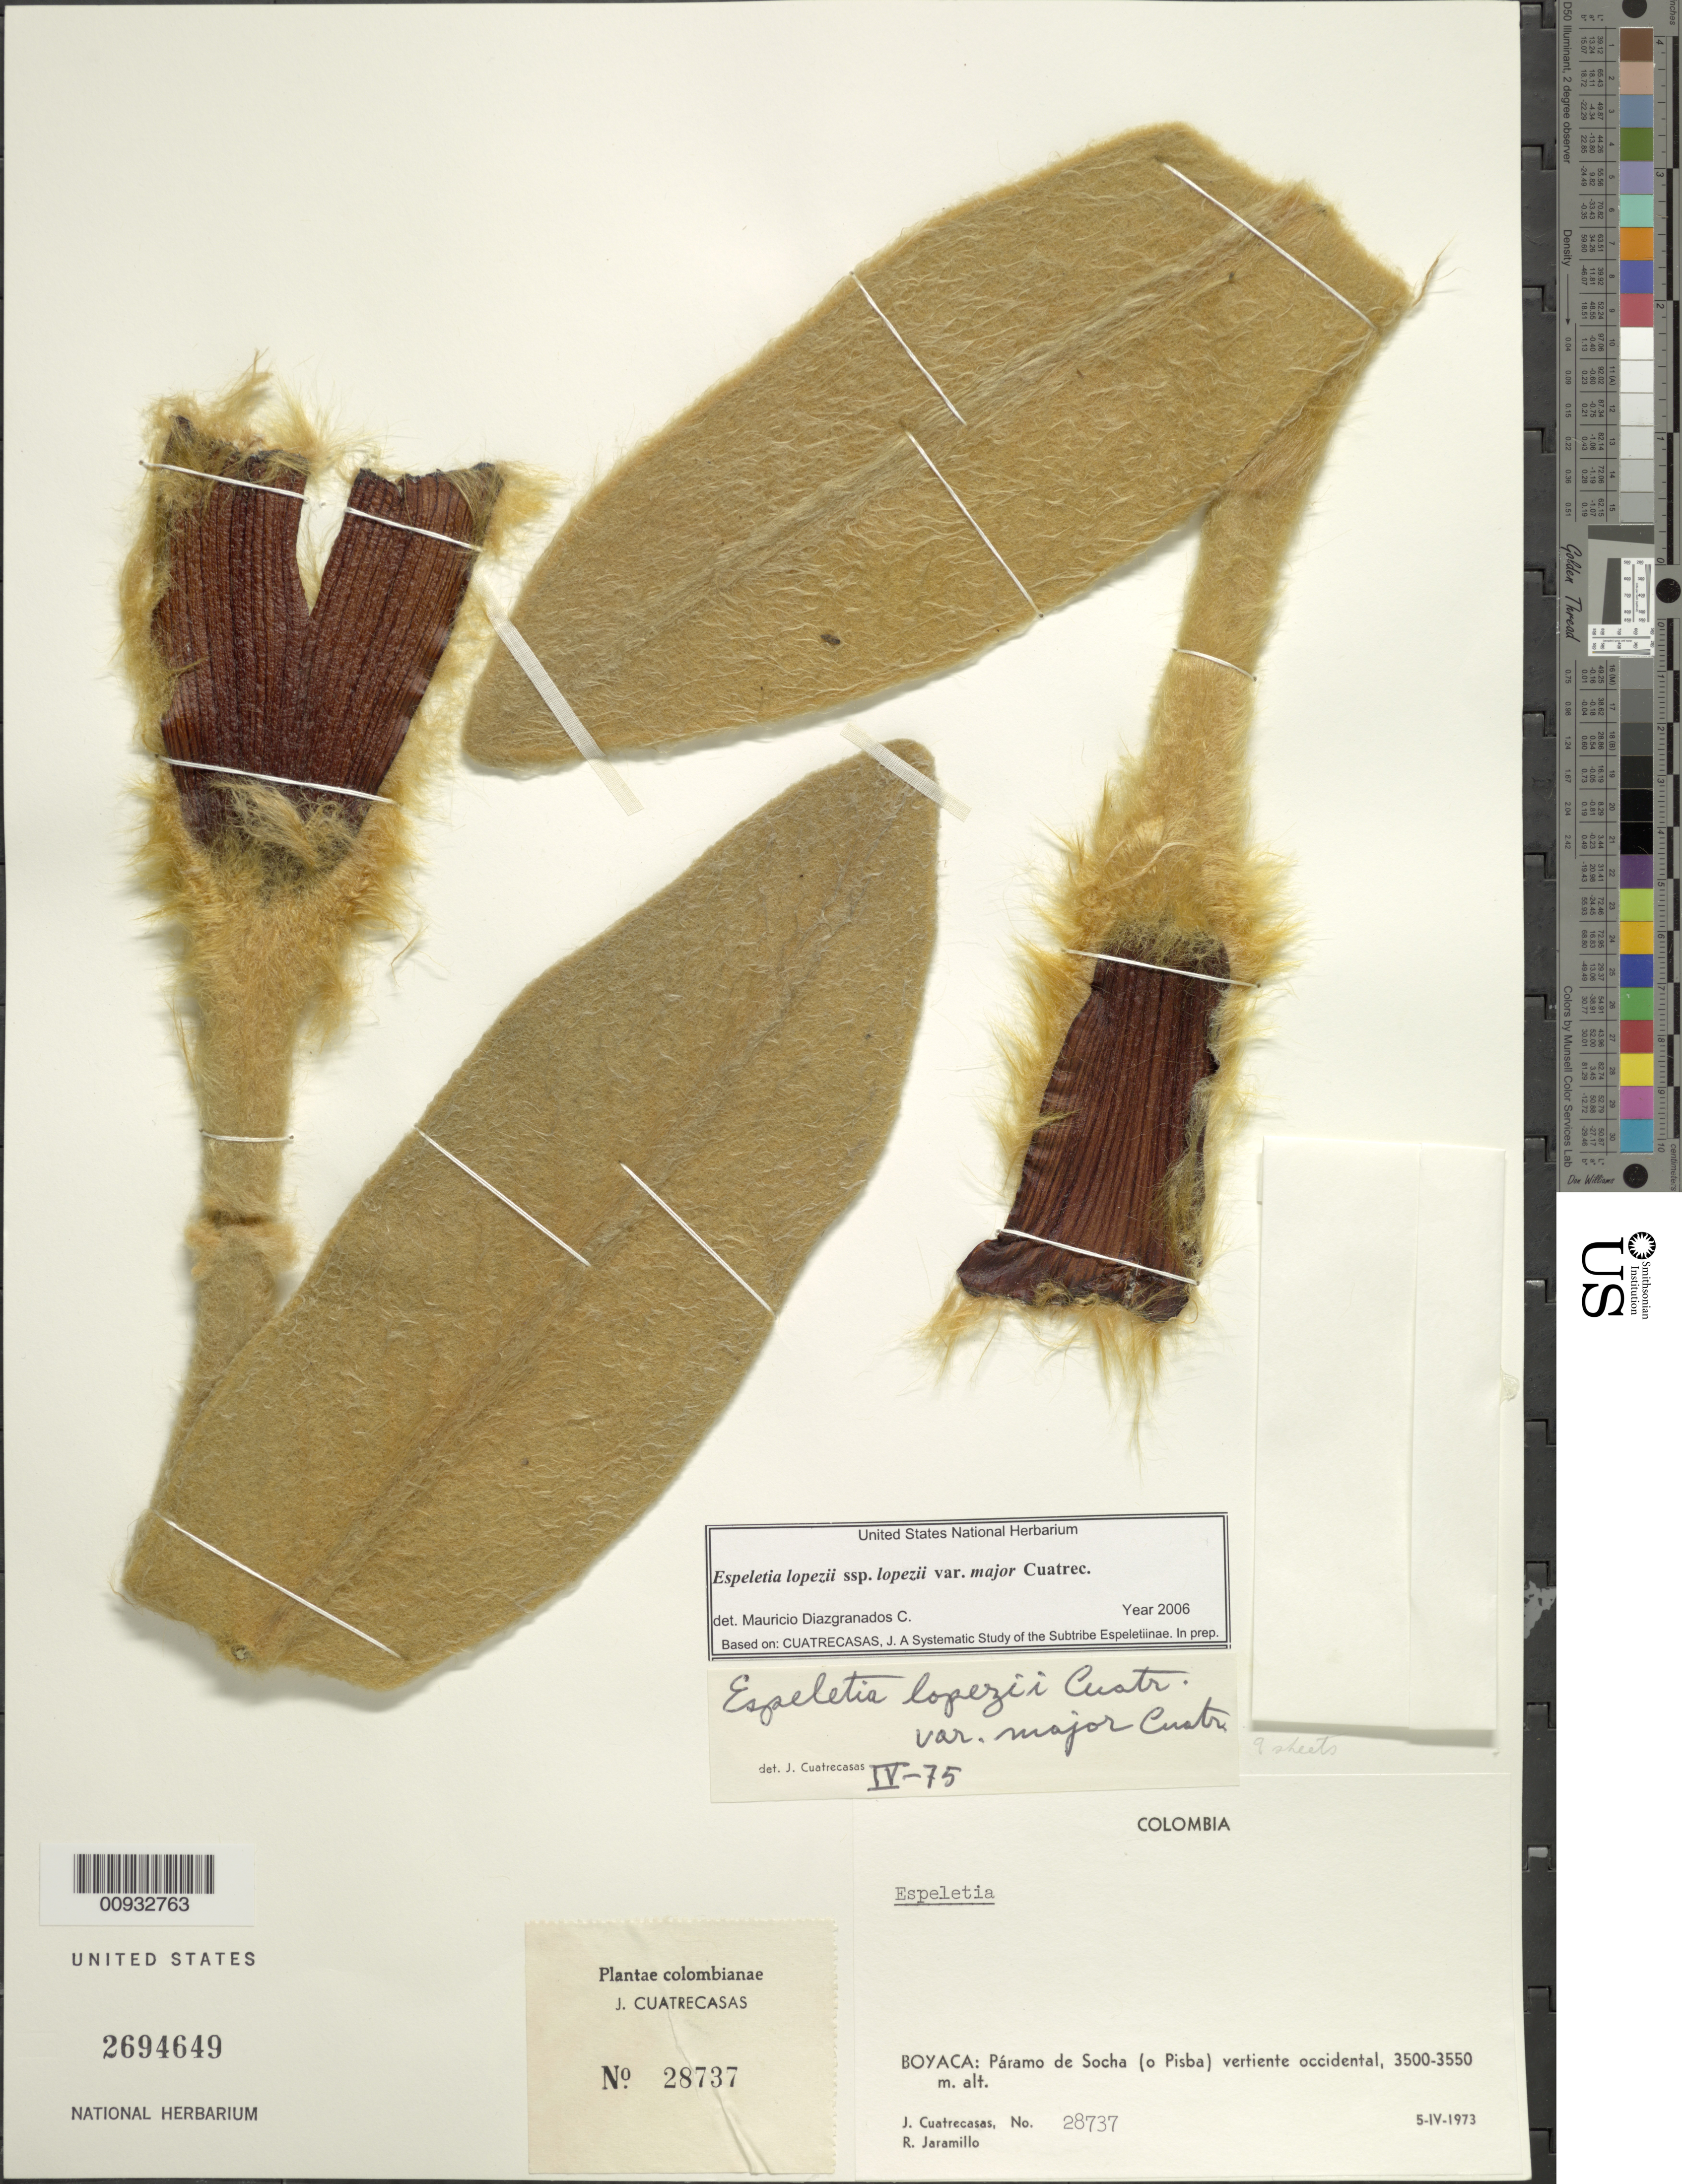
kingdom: Plantae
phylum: Tracheophyta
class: Magnoliopsida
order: Asterales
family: Asteraceae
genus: Espeletia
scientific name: Espeletia lopezii var. major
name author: Cuatrec.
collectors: J. Cuatrecasas & R. Jaramillo M.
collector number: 28737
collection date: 1973-04-05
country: Colombia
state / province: Boyacá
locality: Paramo de Socha (o Pisba) vertiente occidental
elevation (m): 3500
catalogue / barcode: US 2694649